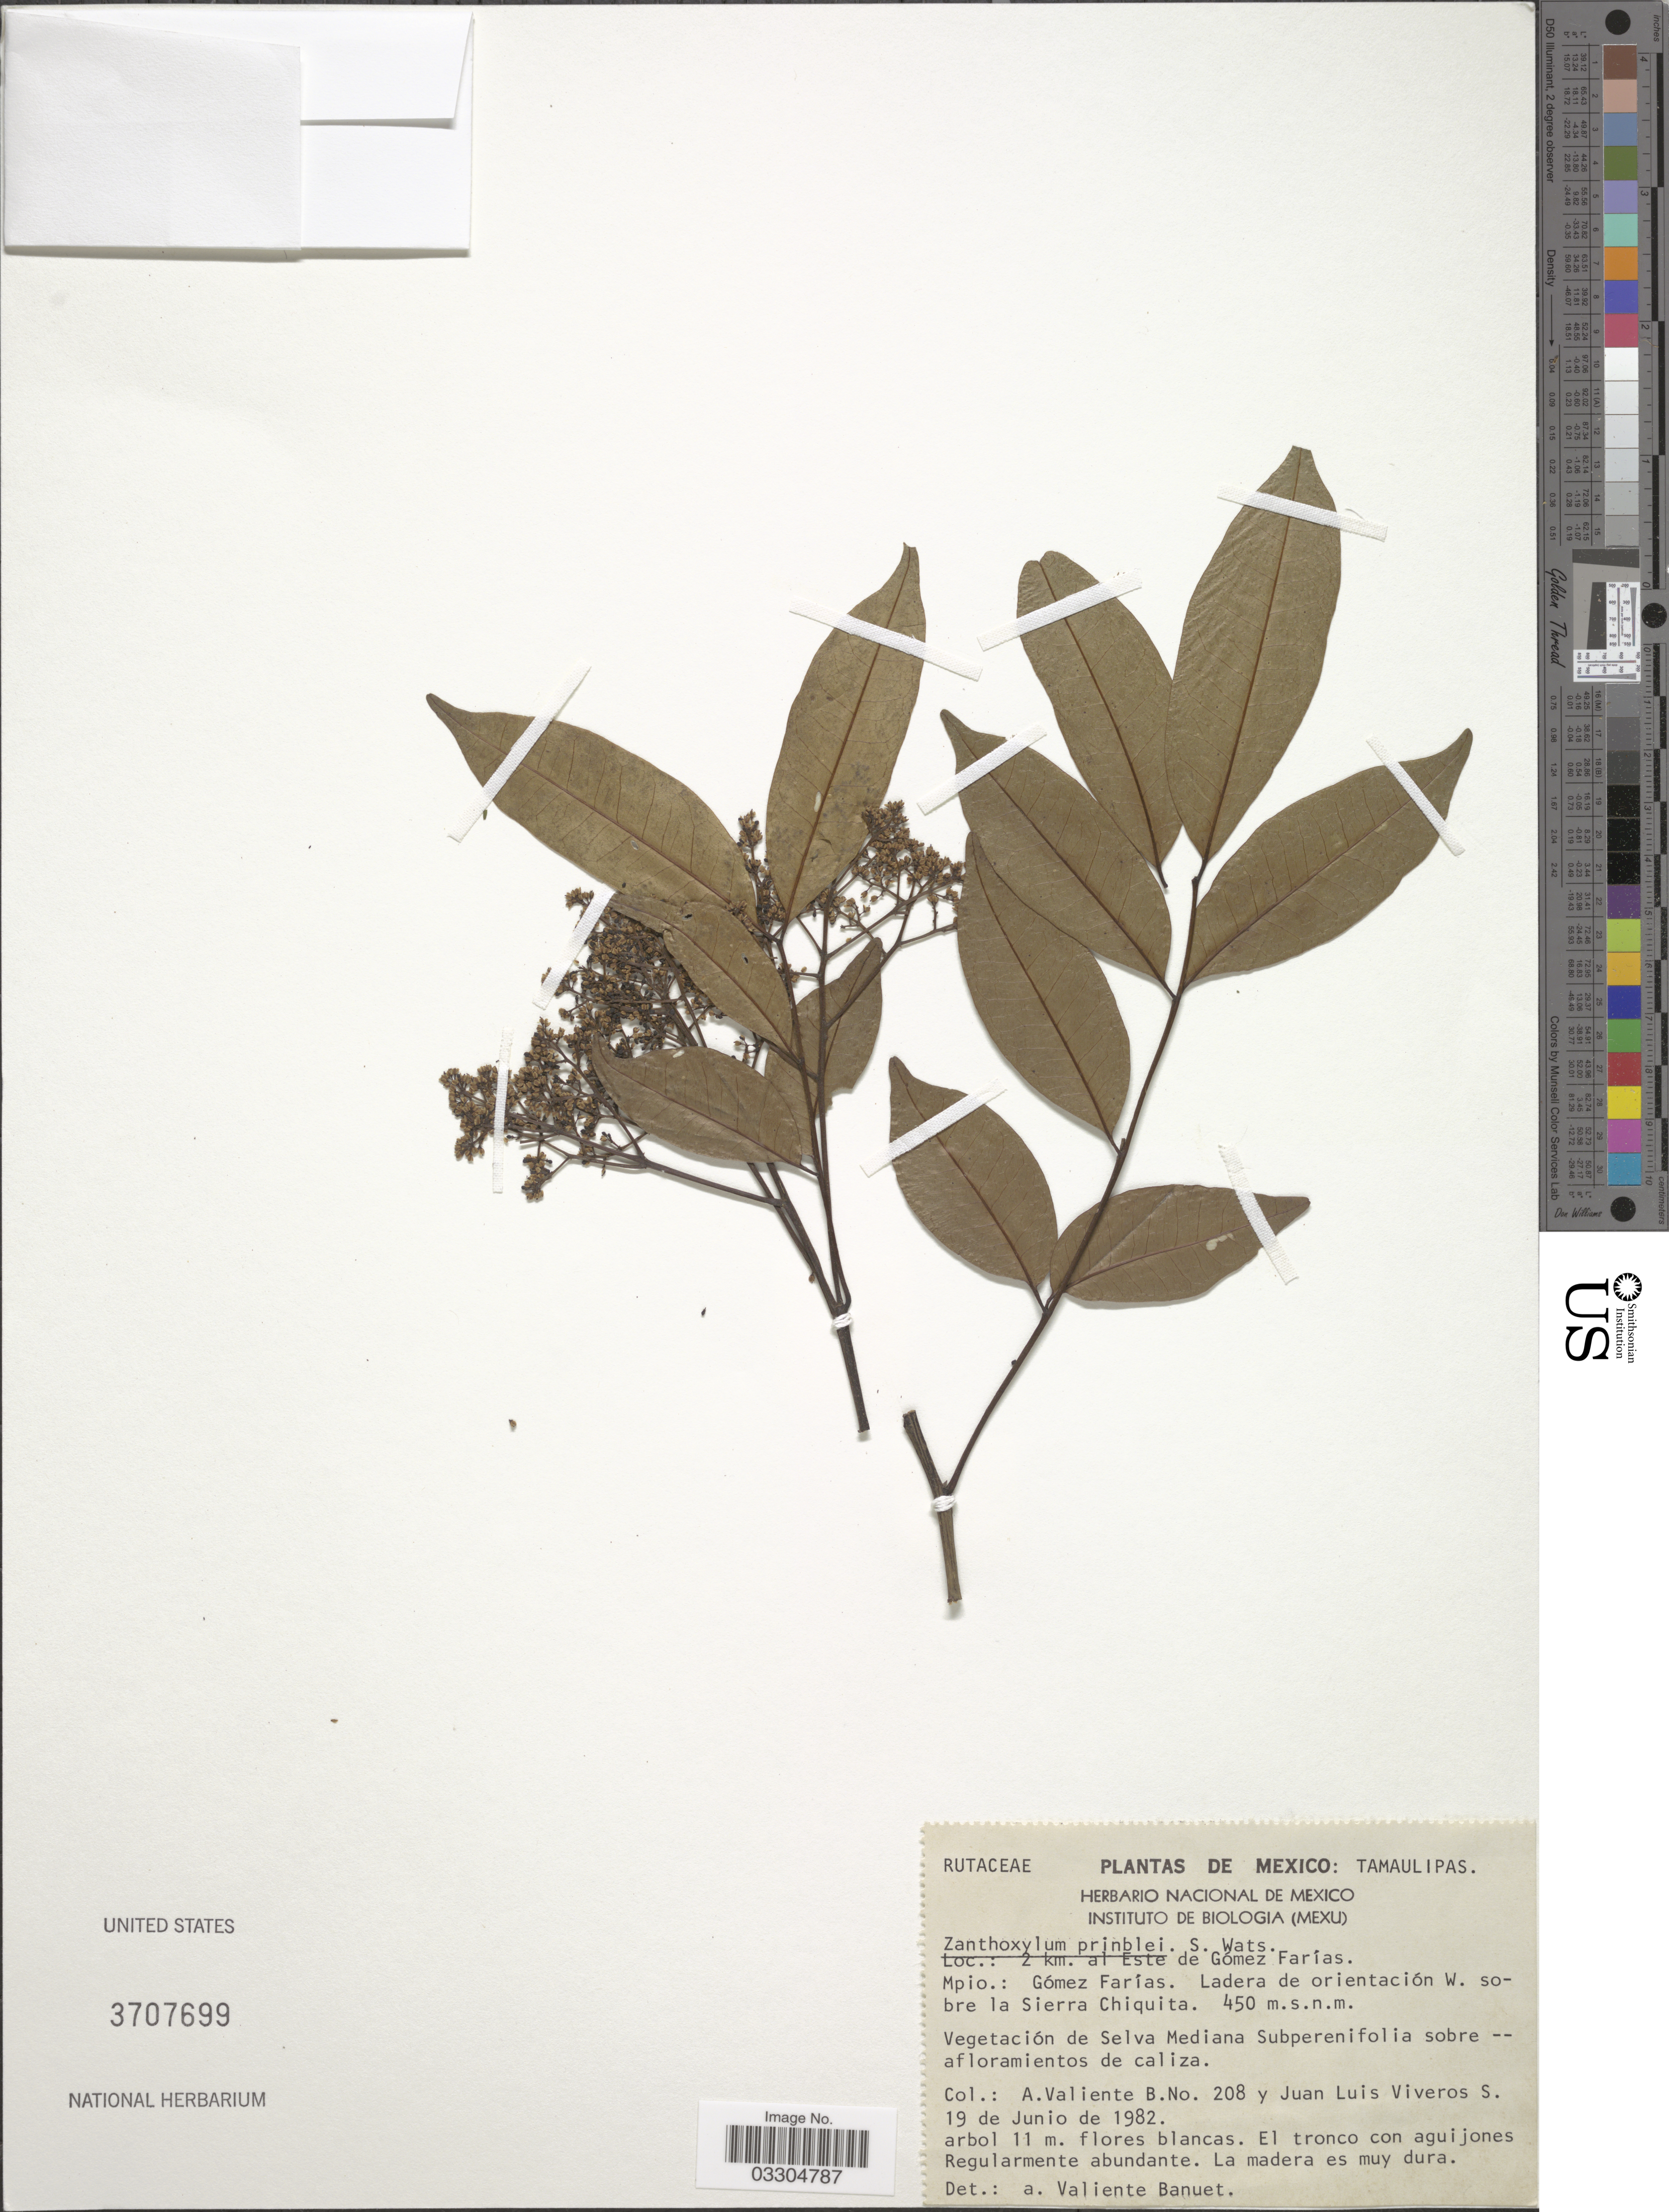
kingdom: Plantae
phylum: Tracheophyta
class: Magnoliopsida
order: Sapindales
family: Rutaceae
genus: Zanthoxylum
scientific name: Zanthoxylum acuminatum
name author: (Sw.) Sw.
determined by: Londoño-Echeverri, Y.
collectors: A. Valiente B. & J. Viveros S.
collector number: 208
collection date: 1982-06-19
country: Mexico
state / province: Tamaulipas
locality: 2 km. al Este de Gómez Farías. Mpio.: Gómez Farías. Ladera de orientación W. sobre la Sierra Chiquita.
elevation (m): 450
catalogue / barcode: US 3707699